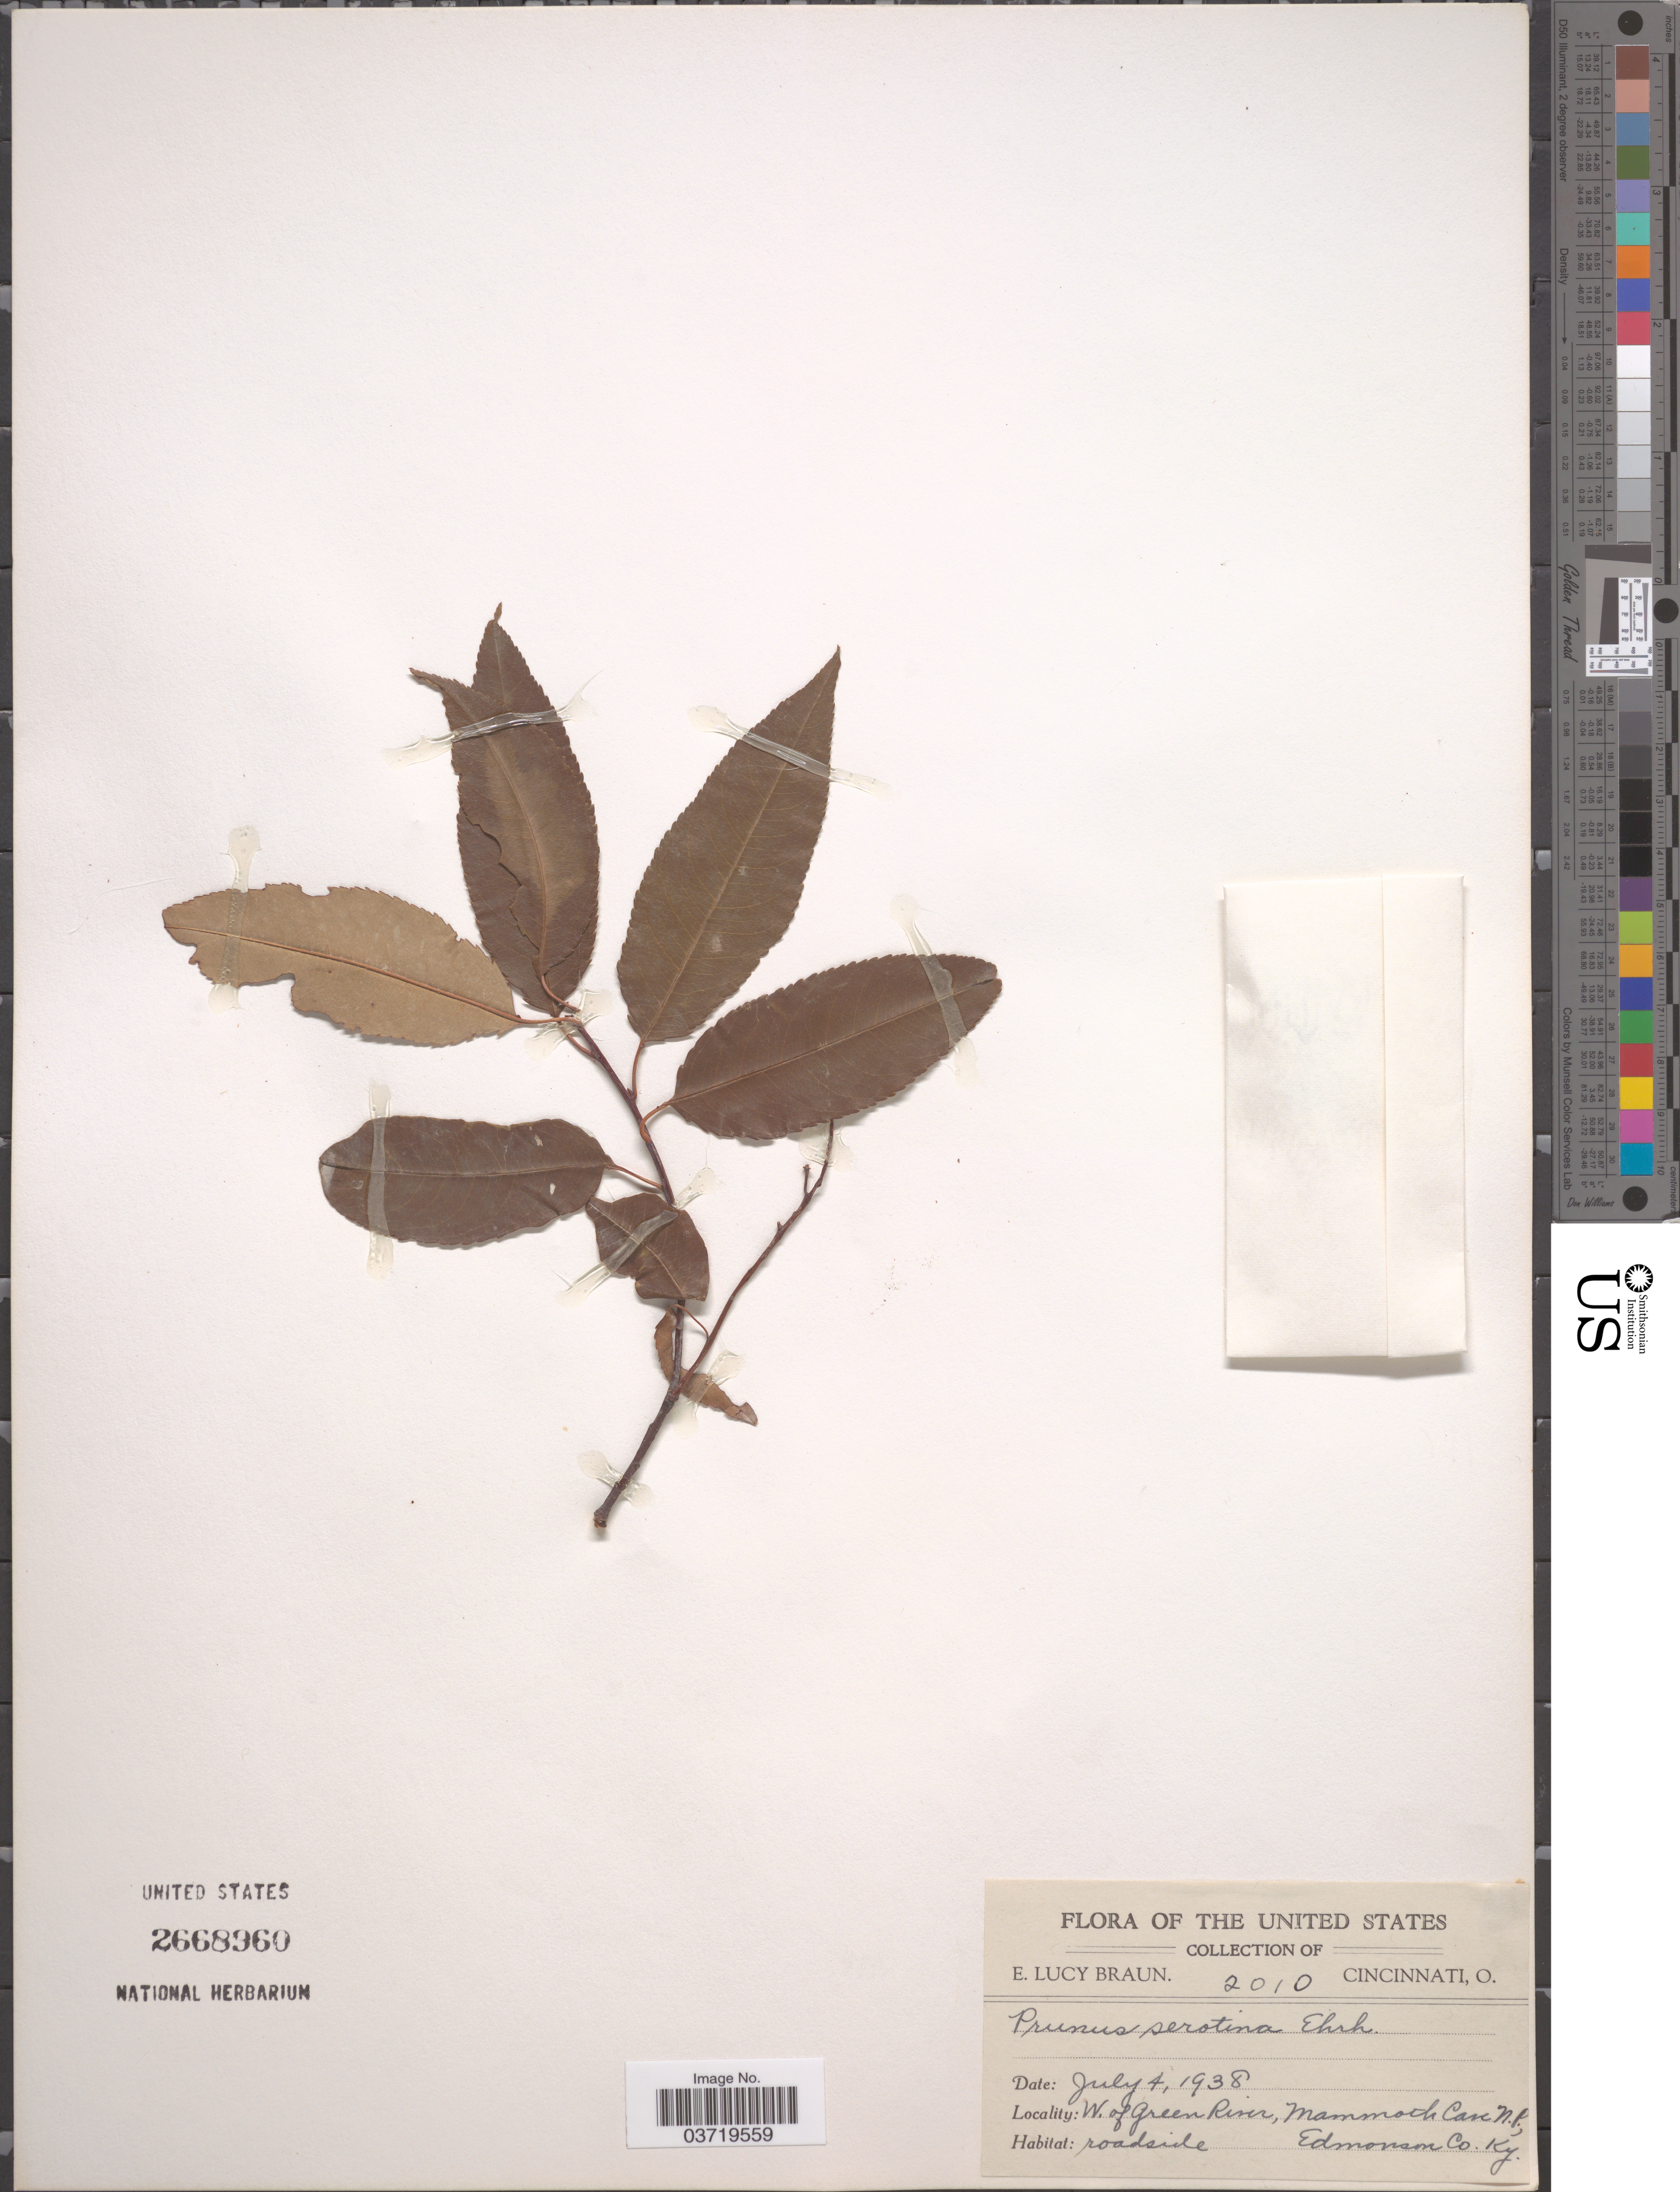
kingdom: Plantae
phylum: Tracheophyta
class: Magnoliopsida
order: Rosales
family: Rosaceae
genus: Prunus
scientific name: Prunus serotina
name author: Ehrh.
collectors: E. L. Braun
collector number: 2010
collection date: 1938-07-04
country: United States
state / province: Kentucky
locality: W. of Green River, Mammoth Cave N.P., Edmonson Co.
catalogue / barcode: US 2668960